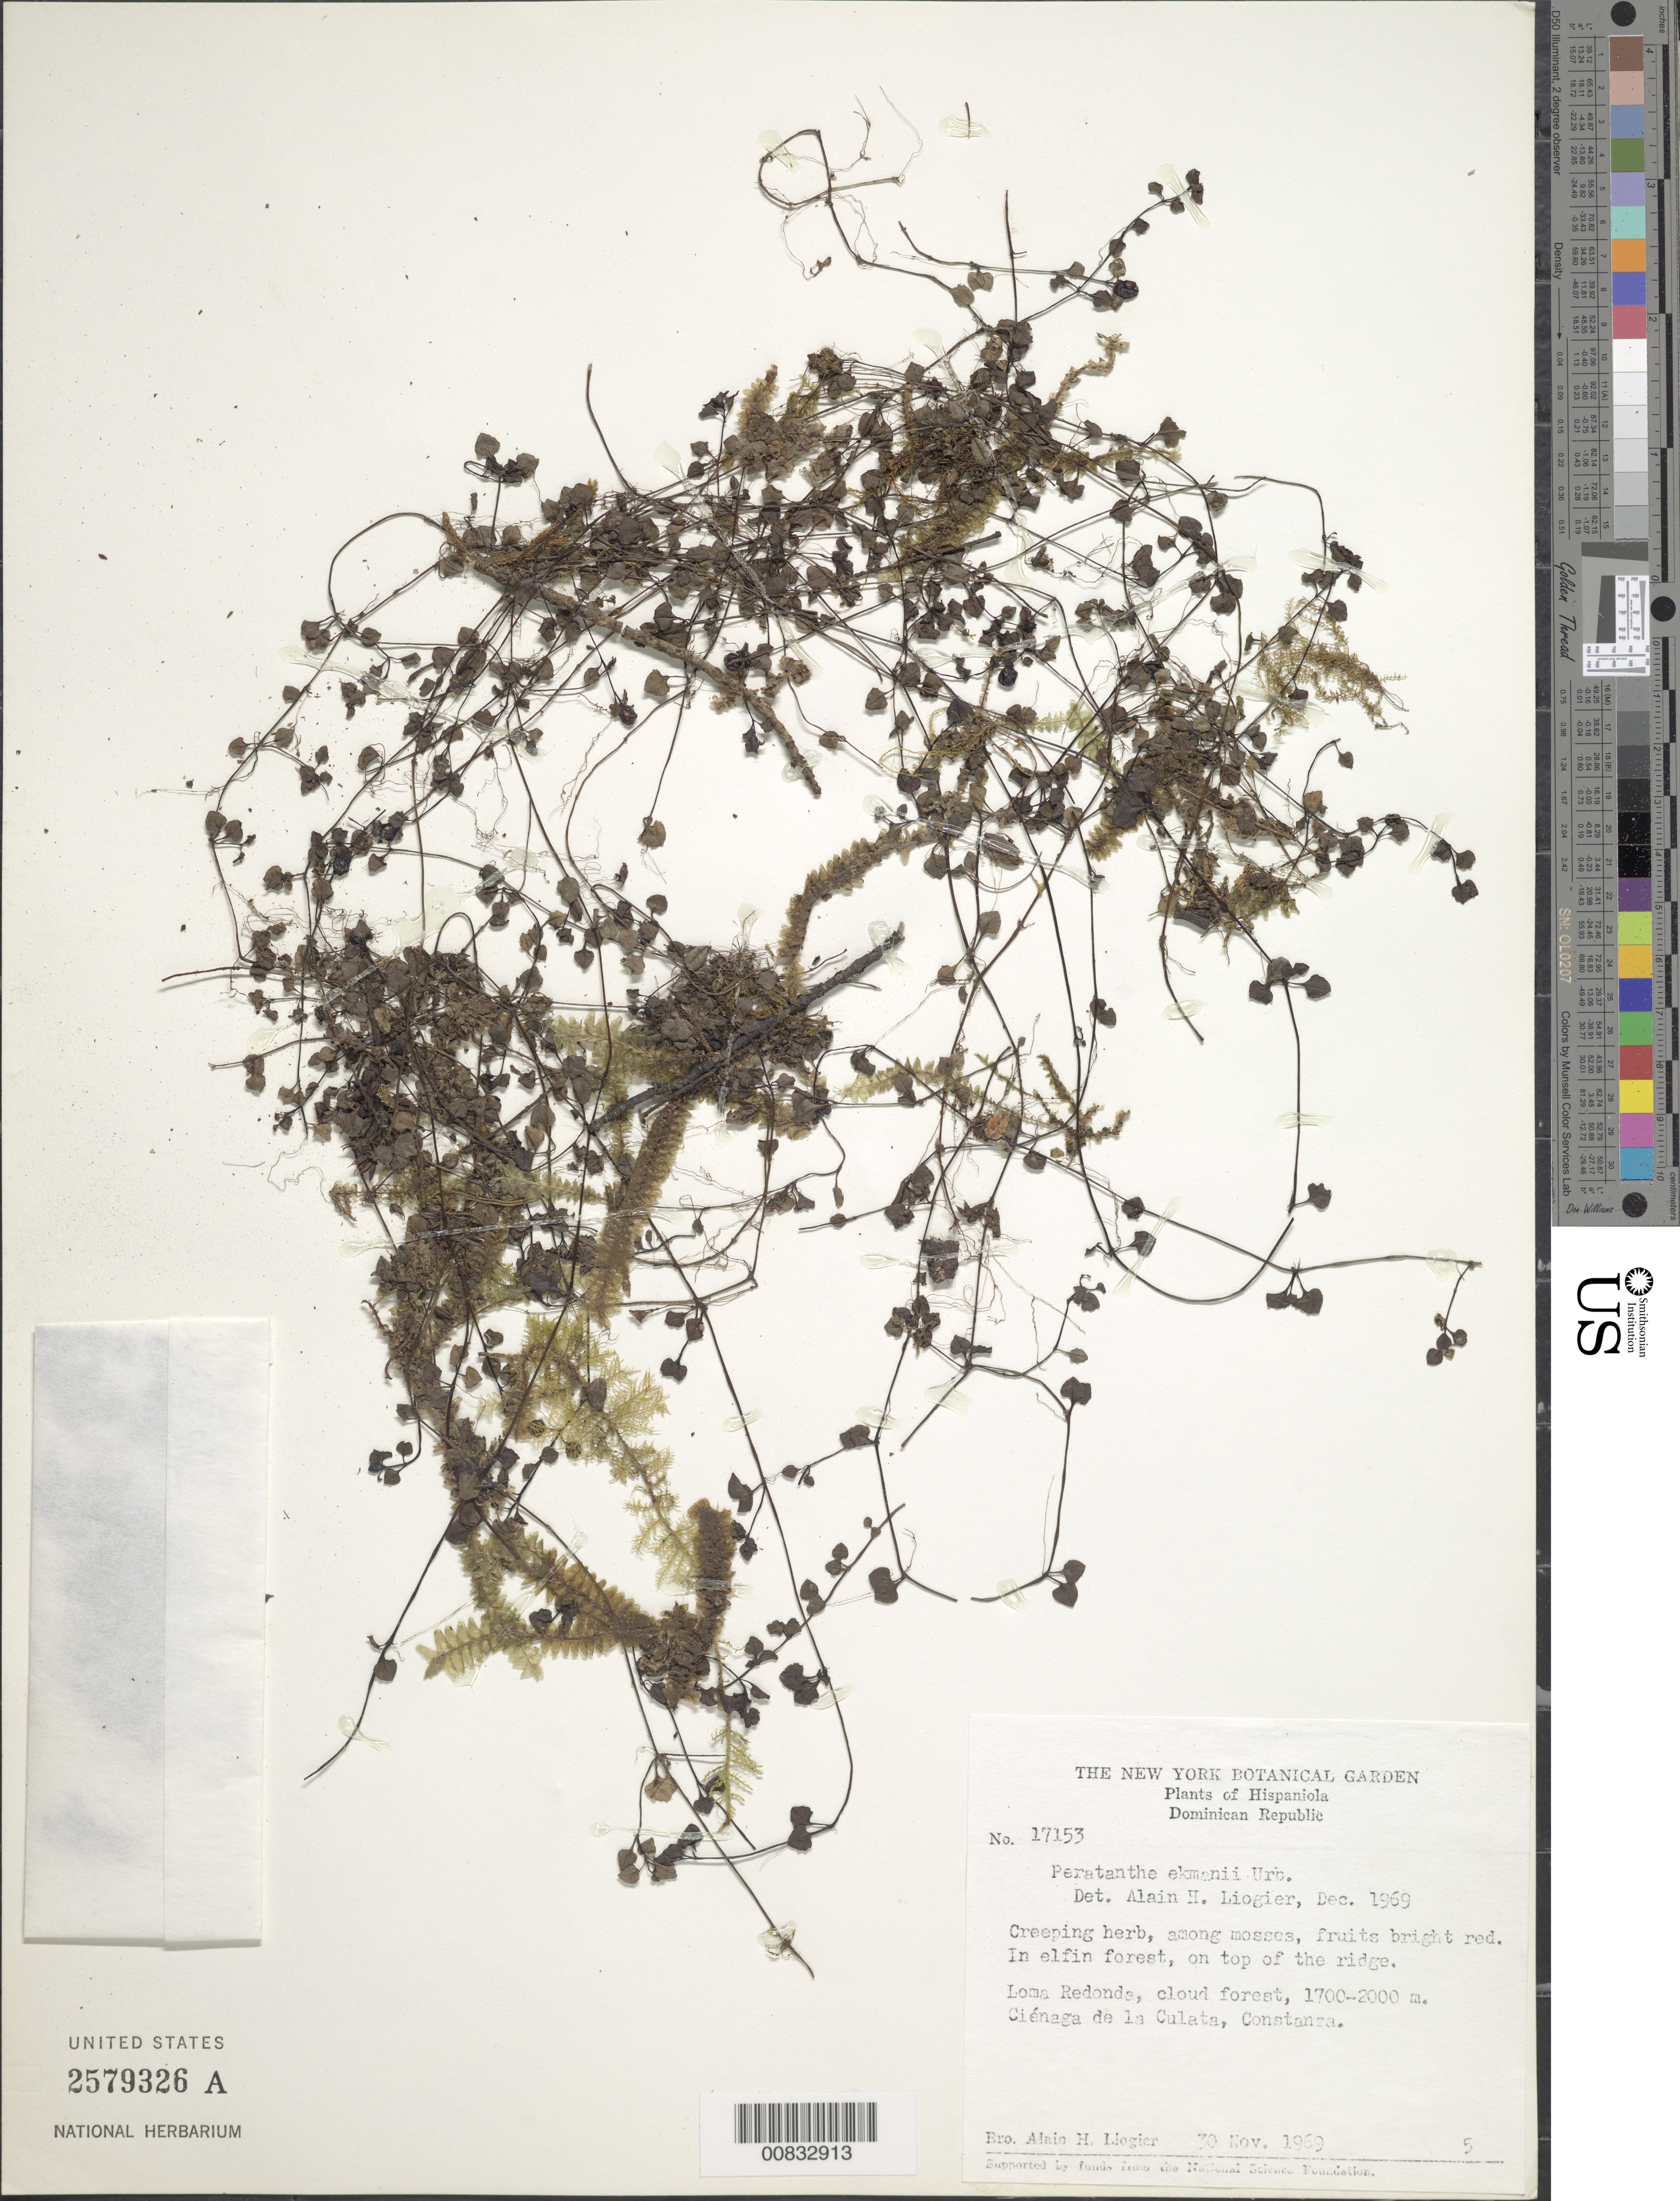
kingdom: Plantae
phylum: Tracheophyta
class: Magnoliopsida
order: Gentianales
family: Rubiaceae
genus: Coprosma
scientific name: Coprosma granadensis var. granadensis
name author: (Mutis ex L. f.) Heads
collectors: A. H. Liogier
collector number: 17153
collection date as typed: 30 Nov 1969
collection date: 1969-11-30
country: Dominican Republic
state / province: La Vega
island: Hispaniola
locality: Loma Redonda, Cieénaga de la Culata, Constanza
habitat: Among mosses in elfin [cloud] forest on top the the ridge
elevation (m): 1700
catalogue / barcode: US 2579326